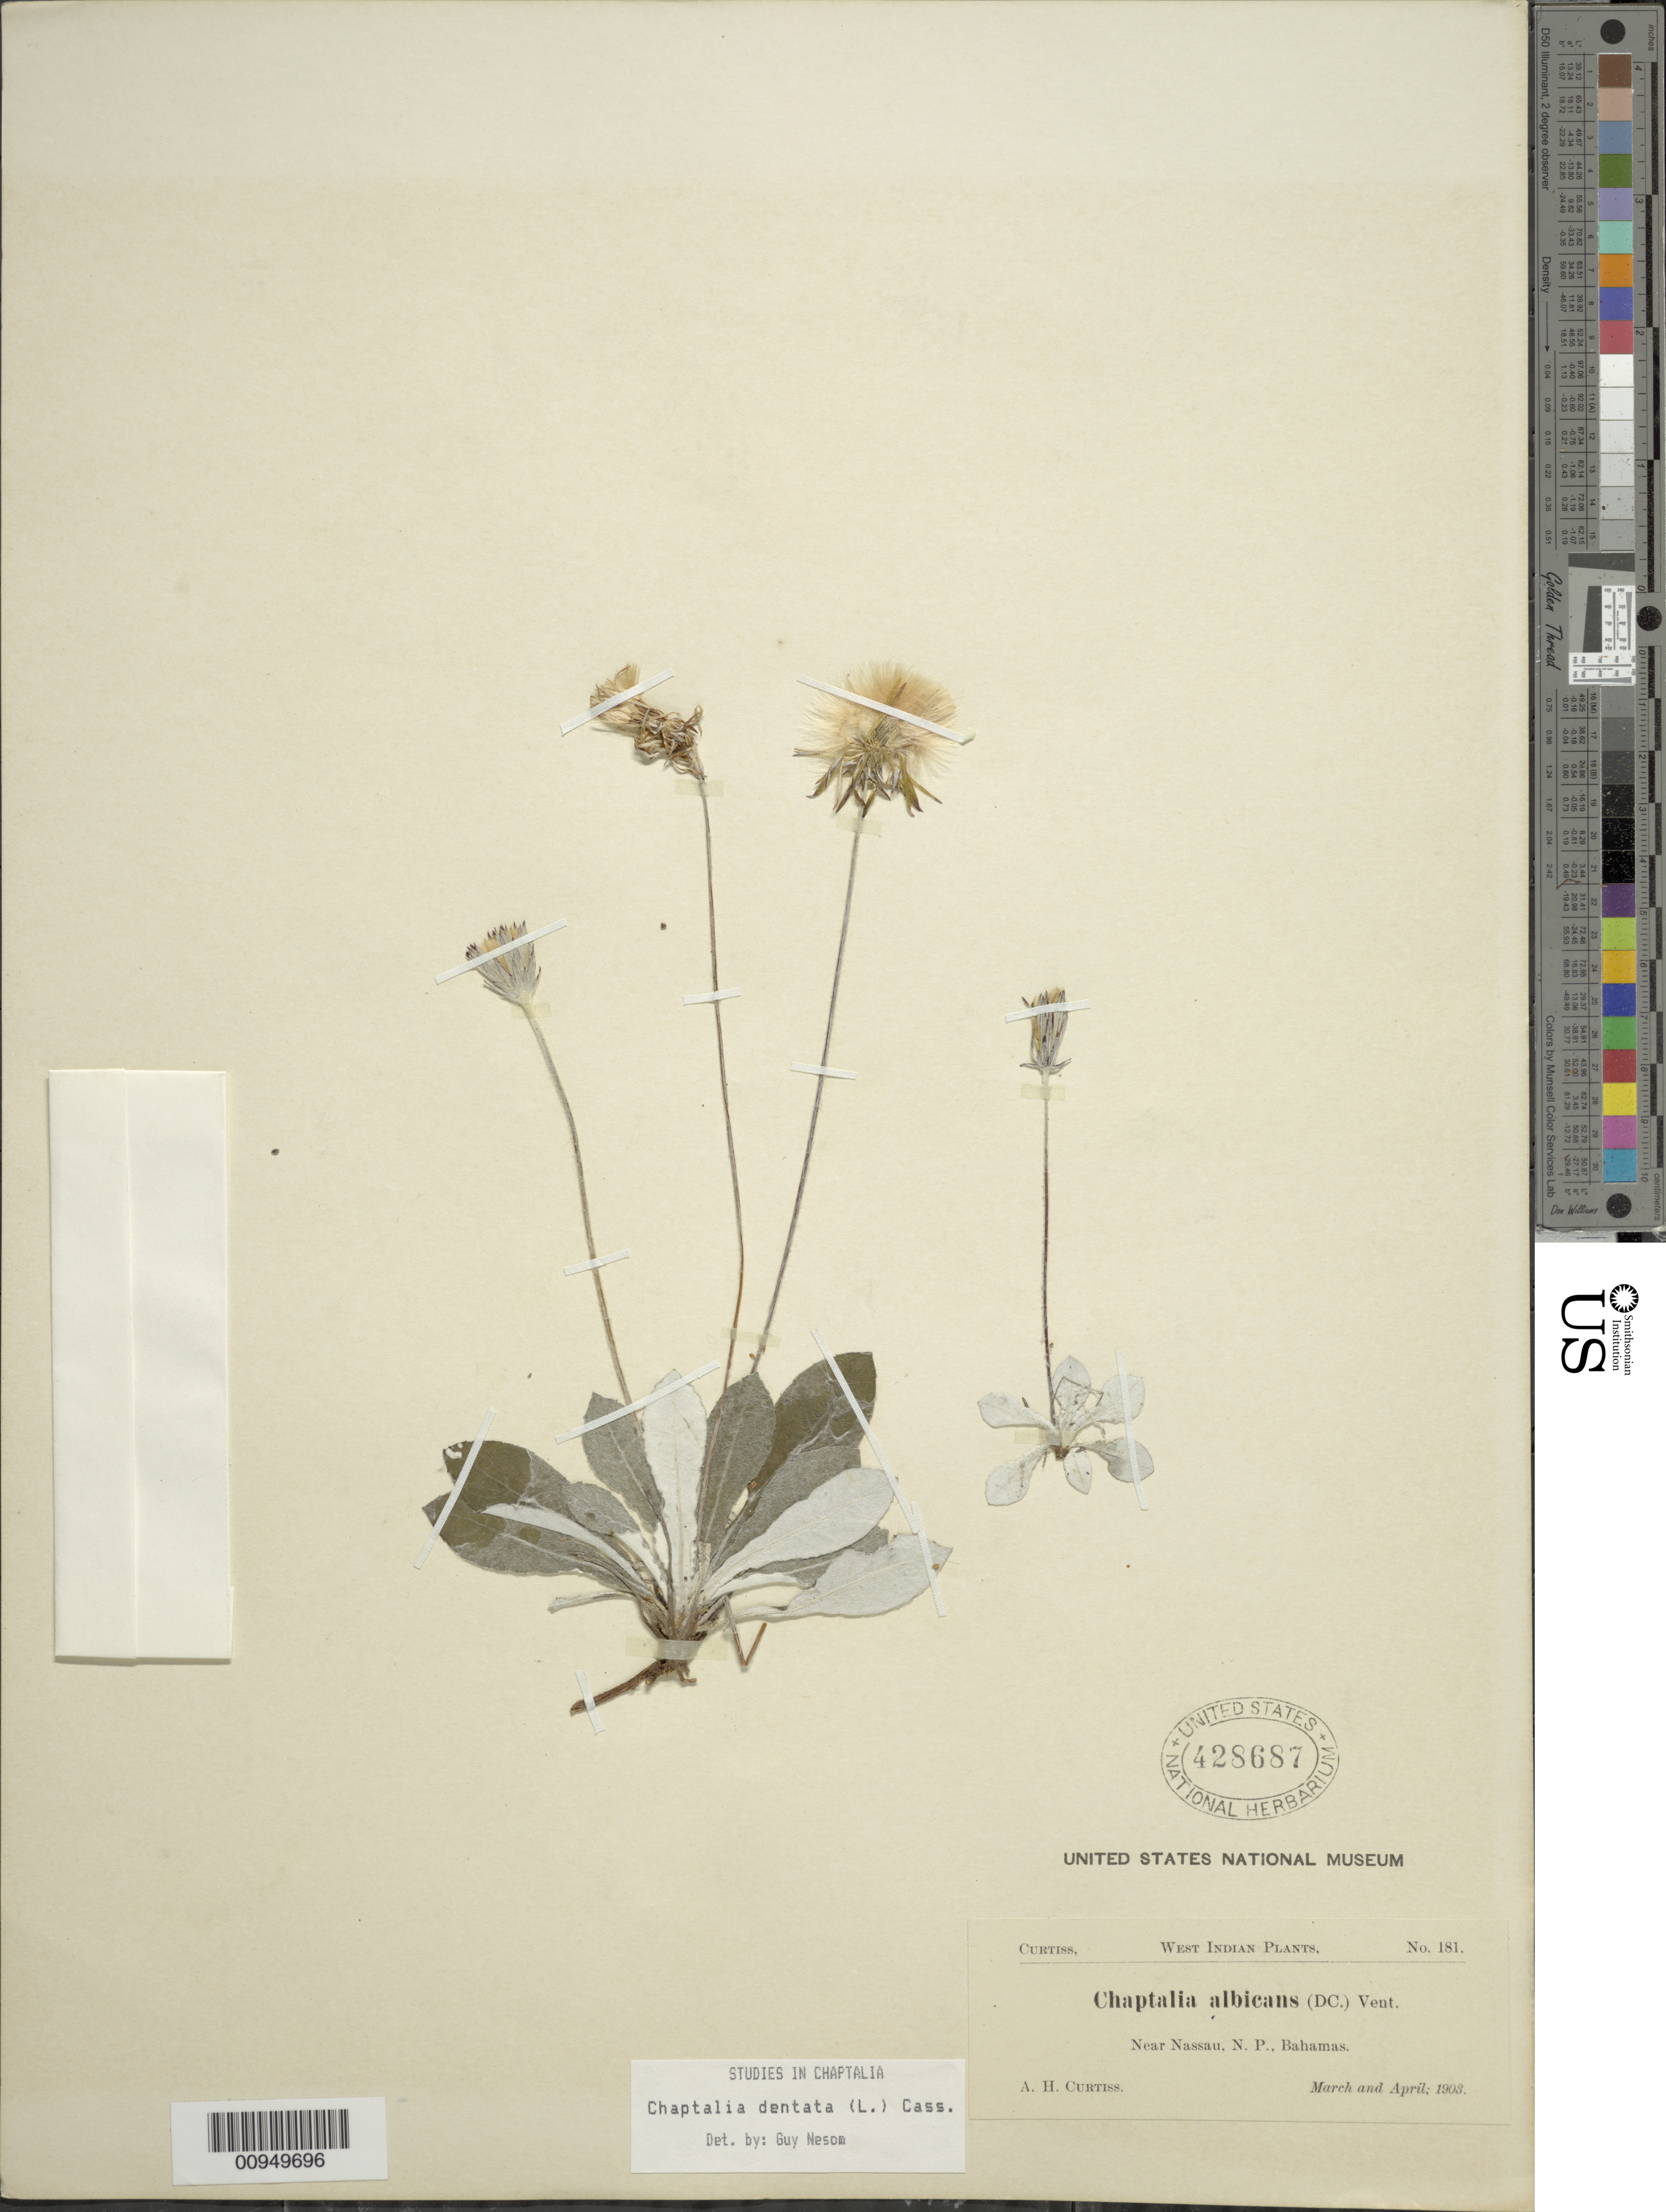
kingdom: Plantae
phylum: Tracheophyta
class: Magnoliopsida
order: Asterales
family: Asteraceae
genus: Chaptalia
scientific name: Chaptalia dentata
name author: (L.) Cass.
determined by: Nesom, Guy L.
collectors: A. H. Curtiss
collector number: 181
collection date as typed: Mar 1903 to -- Apr 1903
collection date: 1903-03/1903-04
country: Bahamas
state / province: New Providence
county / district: Nassau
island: New Providence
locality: Near Nassau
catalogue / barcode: US 428687